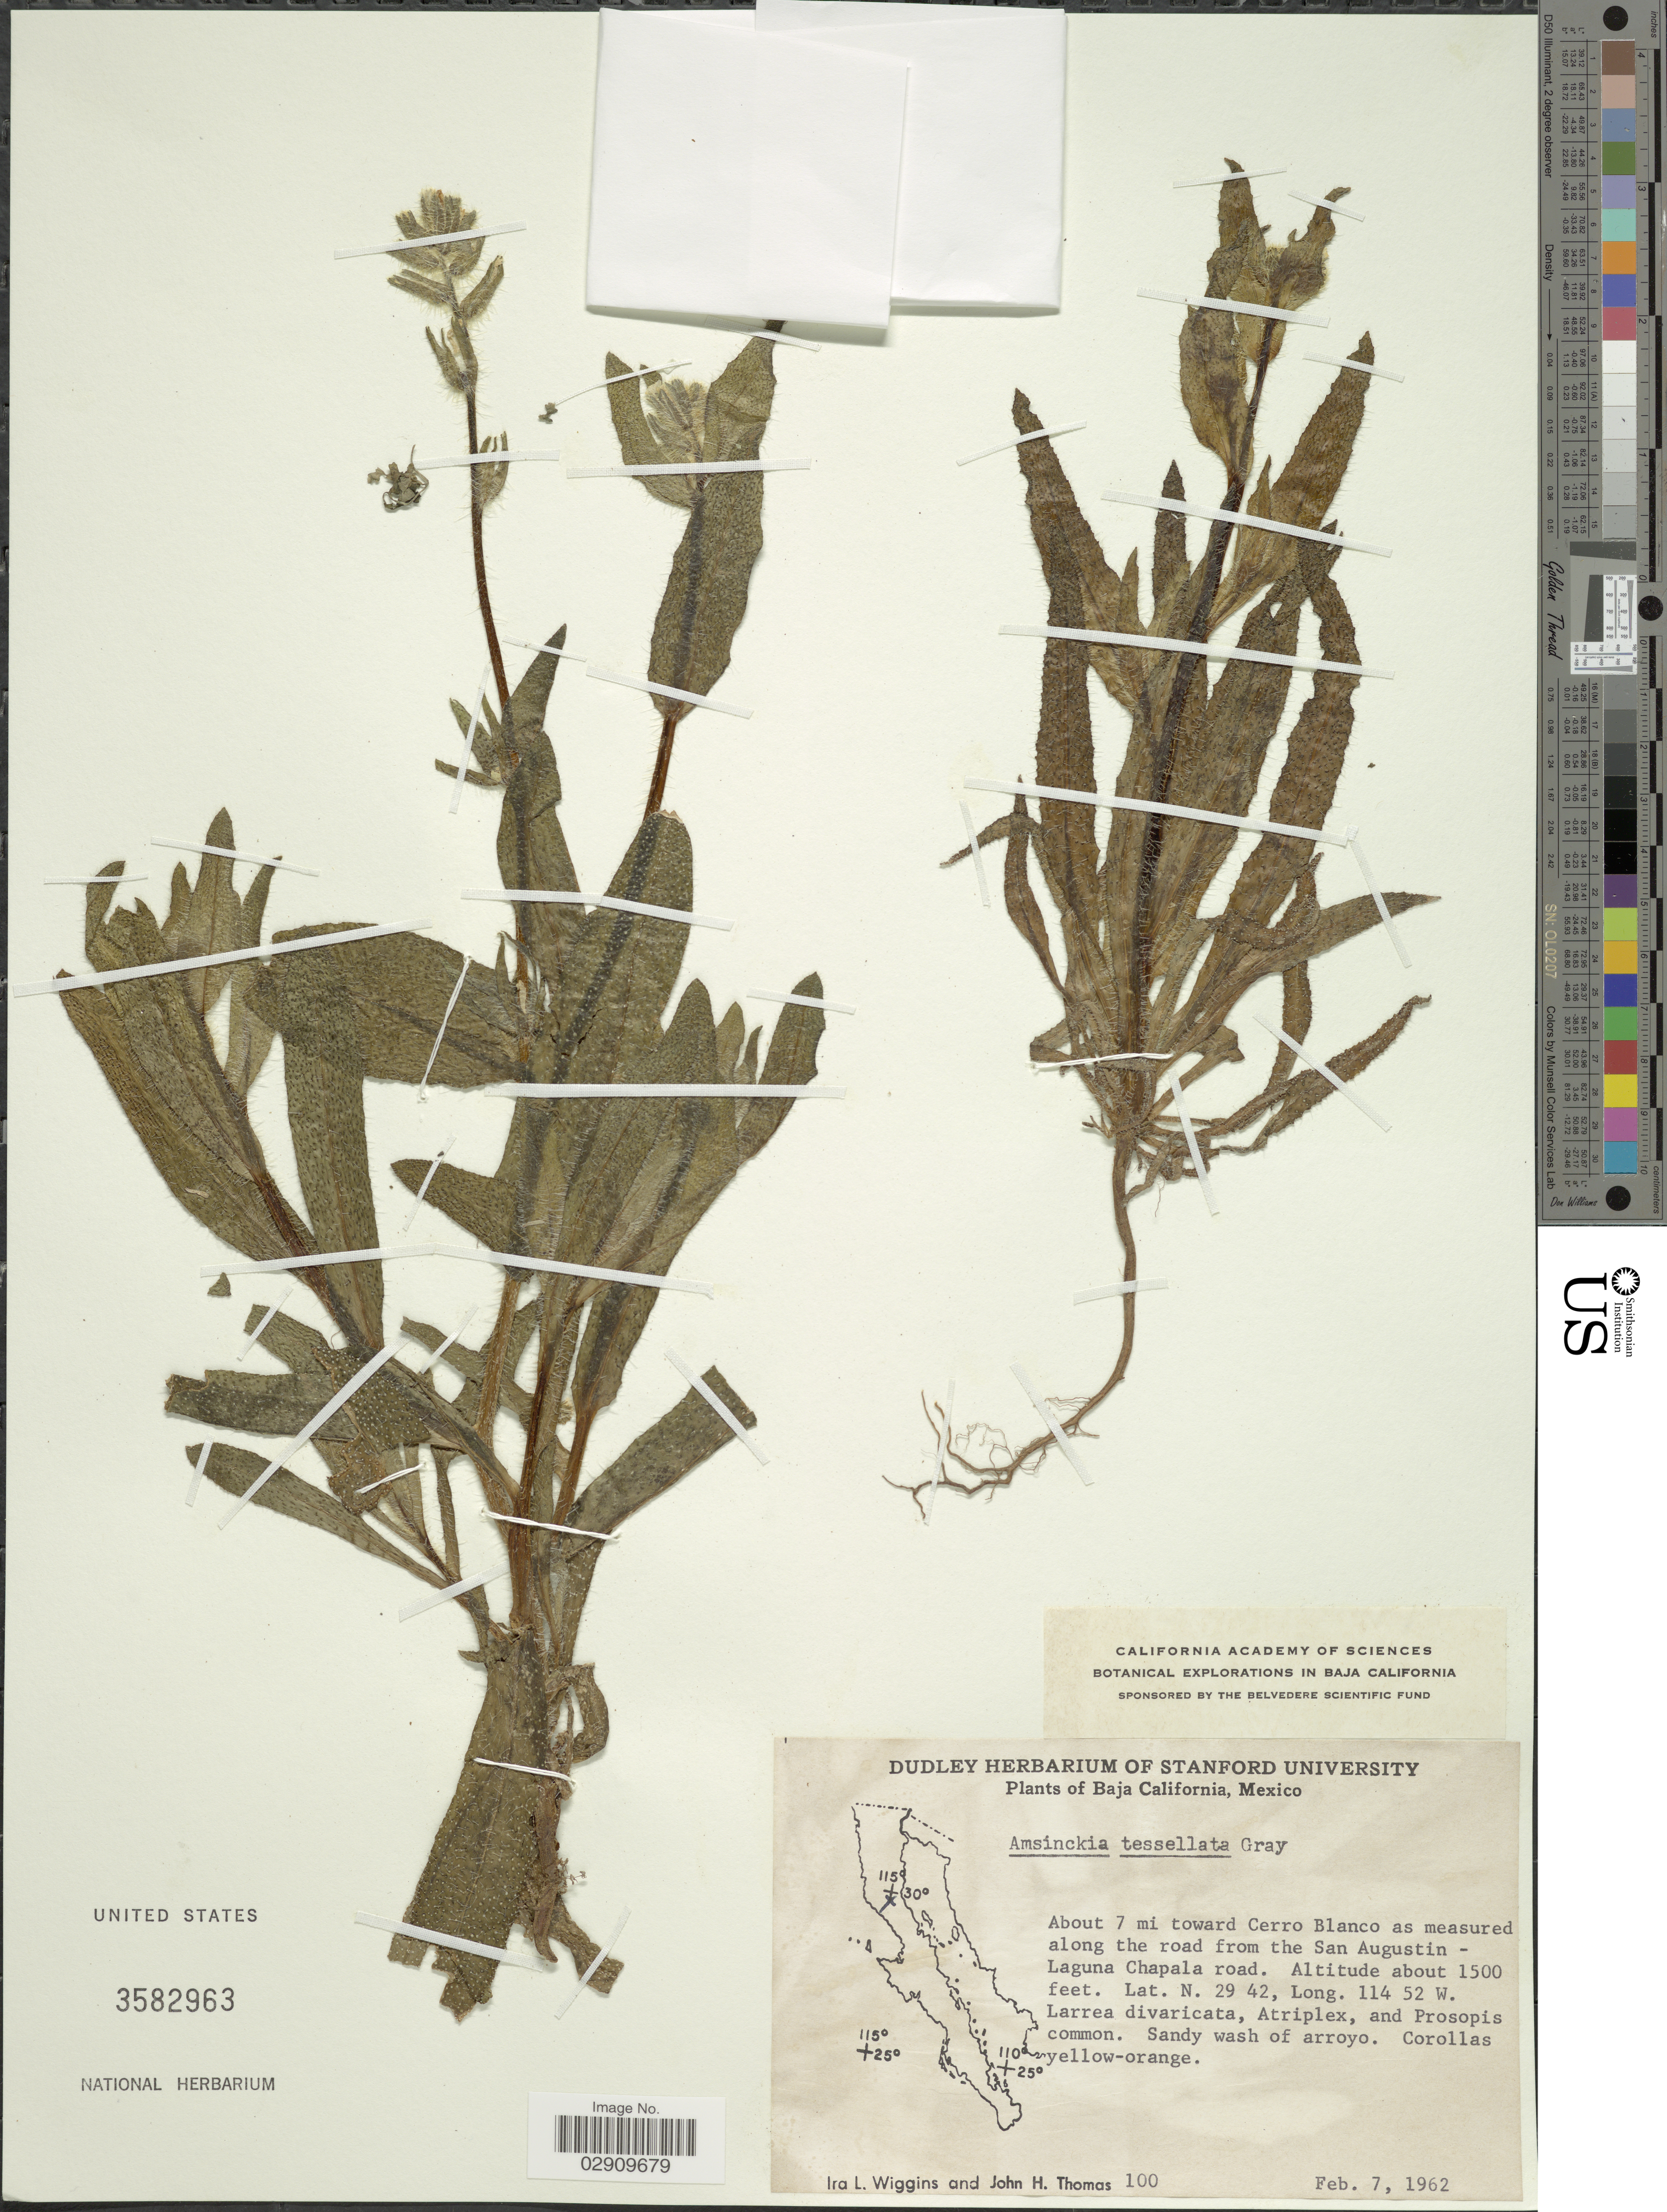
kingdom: Plantae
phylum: Tracheophyta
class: Magnoliopsida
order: Boraginales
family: Boraginaceae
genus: Amsinckia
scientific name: Amsinckia tessellata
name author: A. Gray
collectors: I. L. Wiggins & J. H. Thomas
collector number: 100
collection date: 1962-02-07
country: Mexico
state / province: Baja California Norte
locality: About 7 mi toward Cerro Blanco as measured along the road from the San Augustin-Laguna Chapala road.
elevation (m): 457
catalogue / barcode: US 3582963